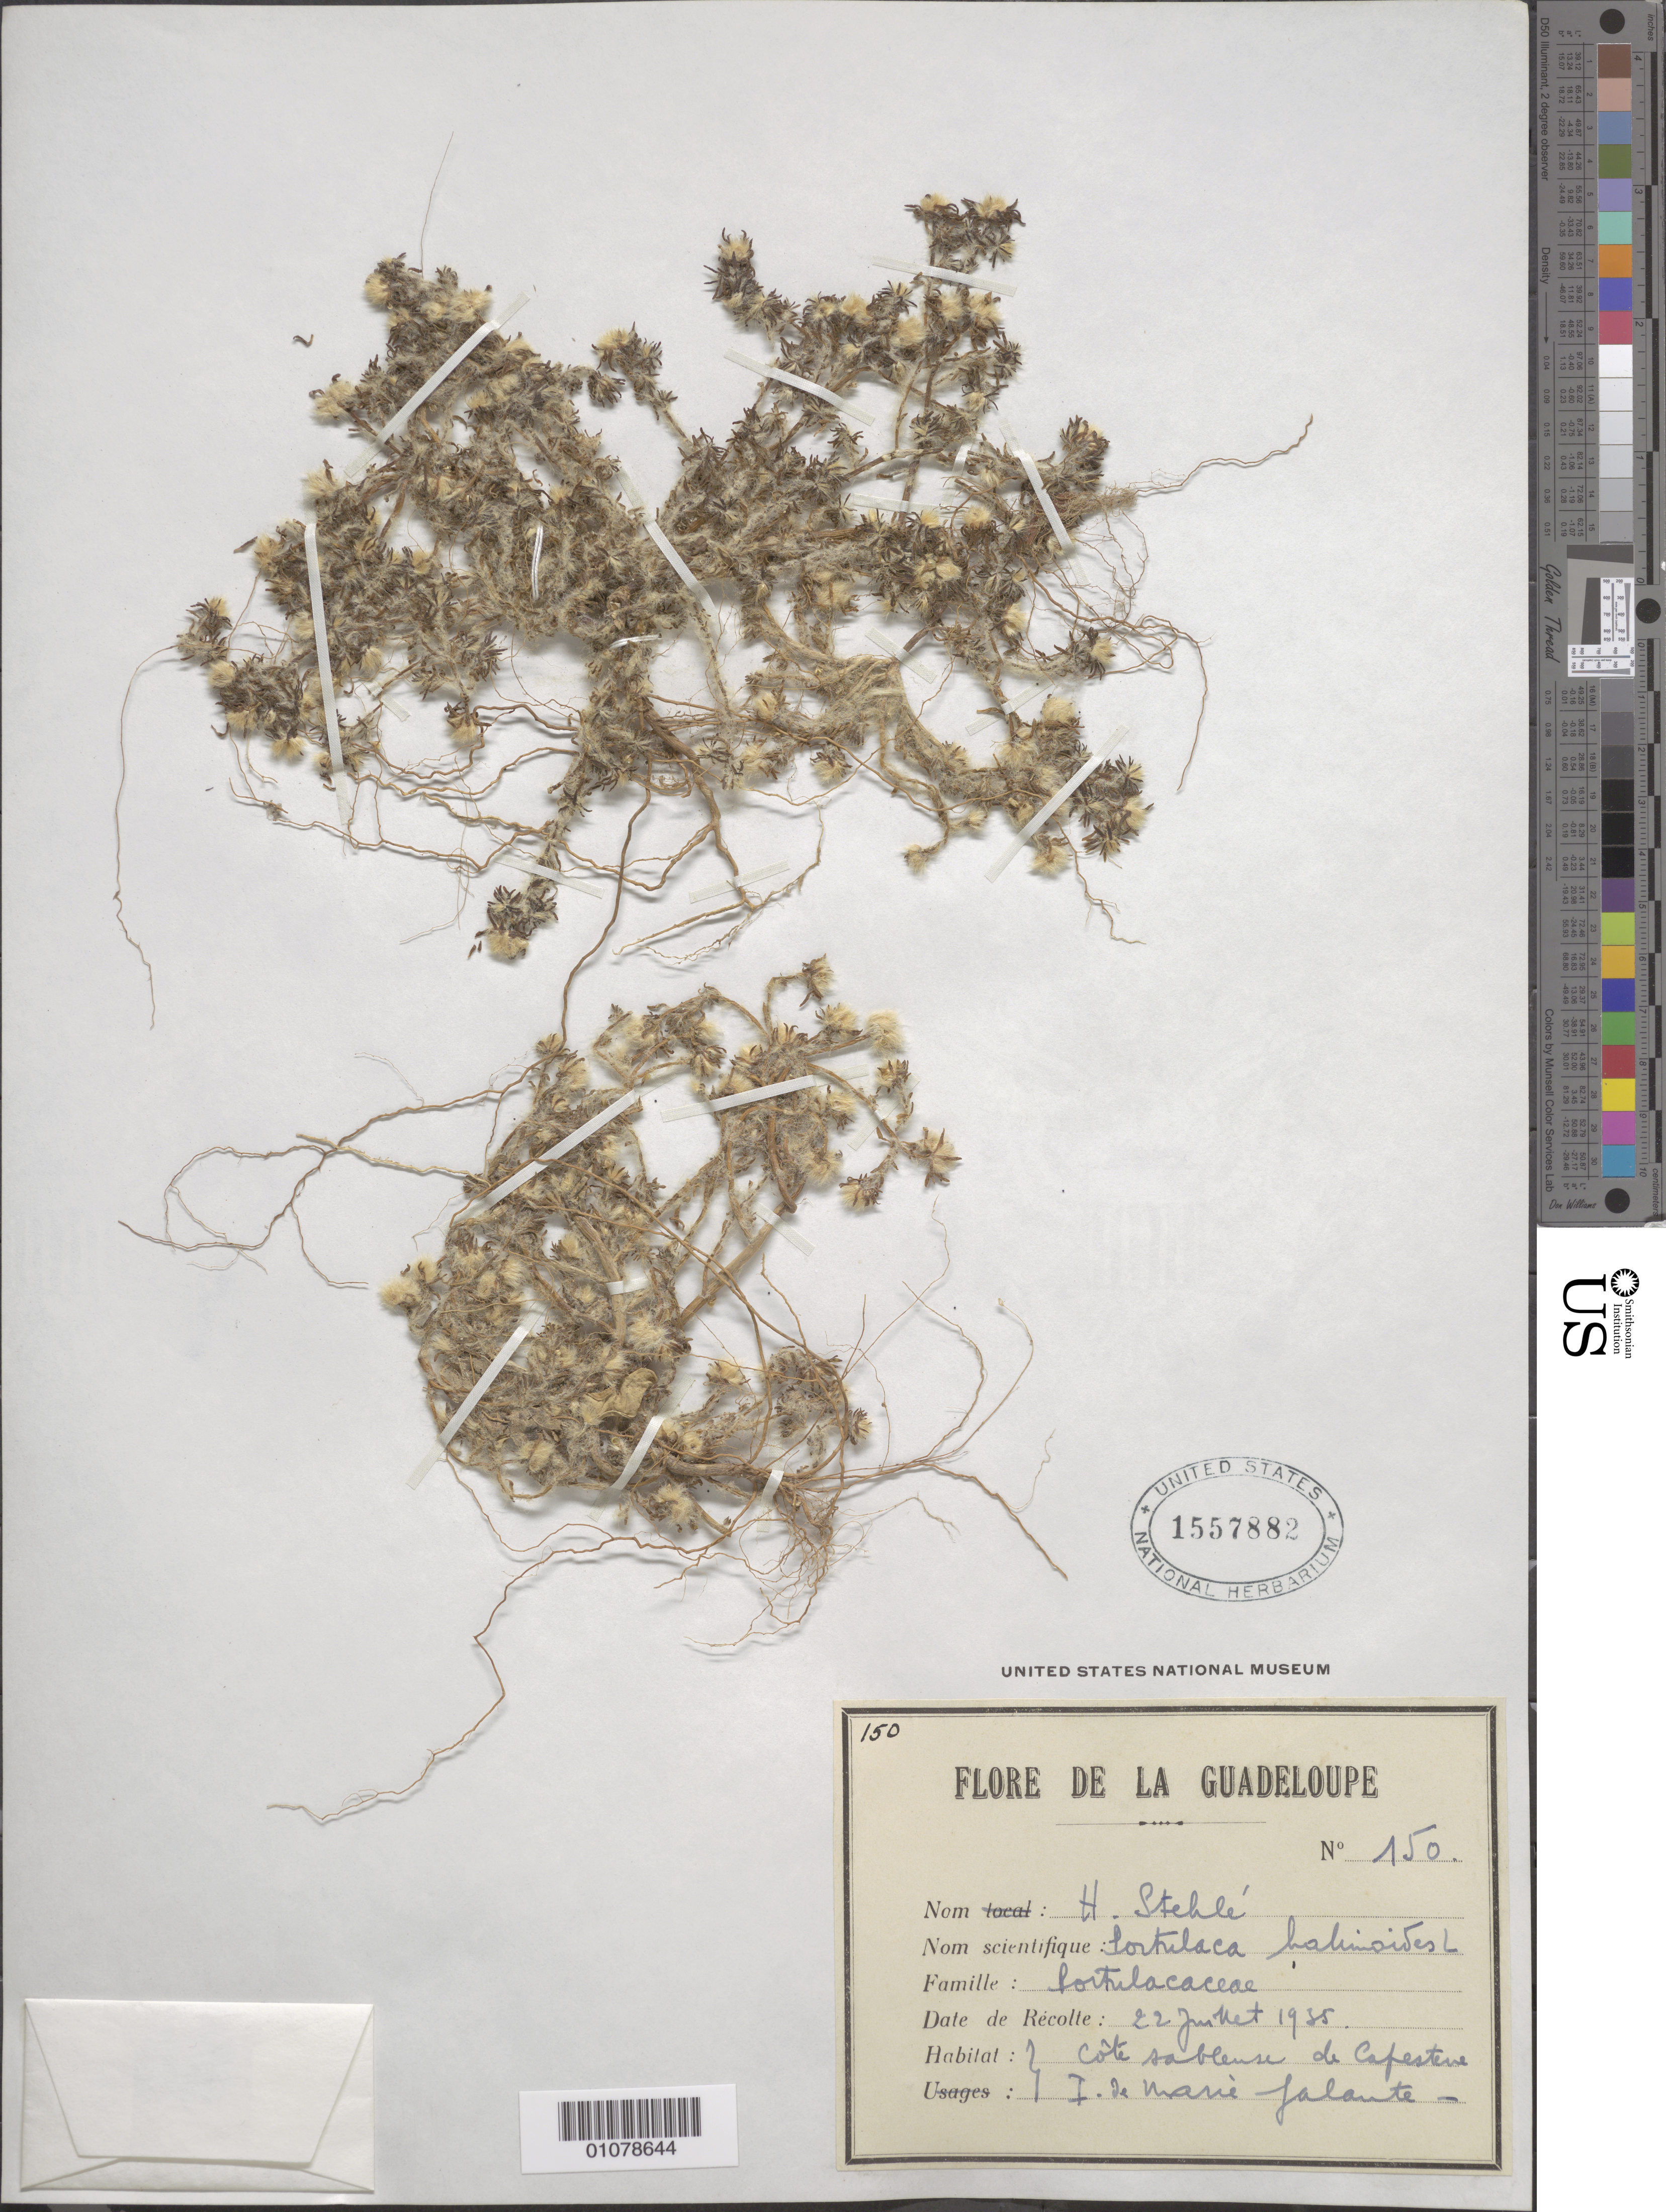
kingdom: Plantae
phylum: Tracheophyta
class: Magnoliopsida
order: Caryophyllales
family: Portulacaceae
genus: Portulaca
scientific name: Portulaca halimoides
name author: L.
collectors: H. Stehlé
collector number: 150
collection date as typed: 22 Jul 1935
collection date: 1935-07-22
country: Guadeloupe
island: Marie Galante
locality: I. de Marie-Galante, cote sableuse de Capesterre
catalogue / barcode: US 1557882